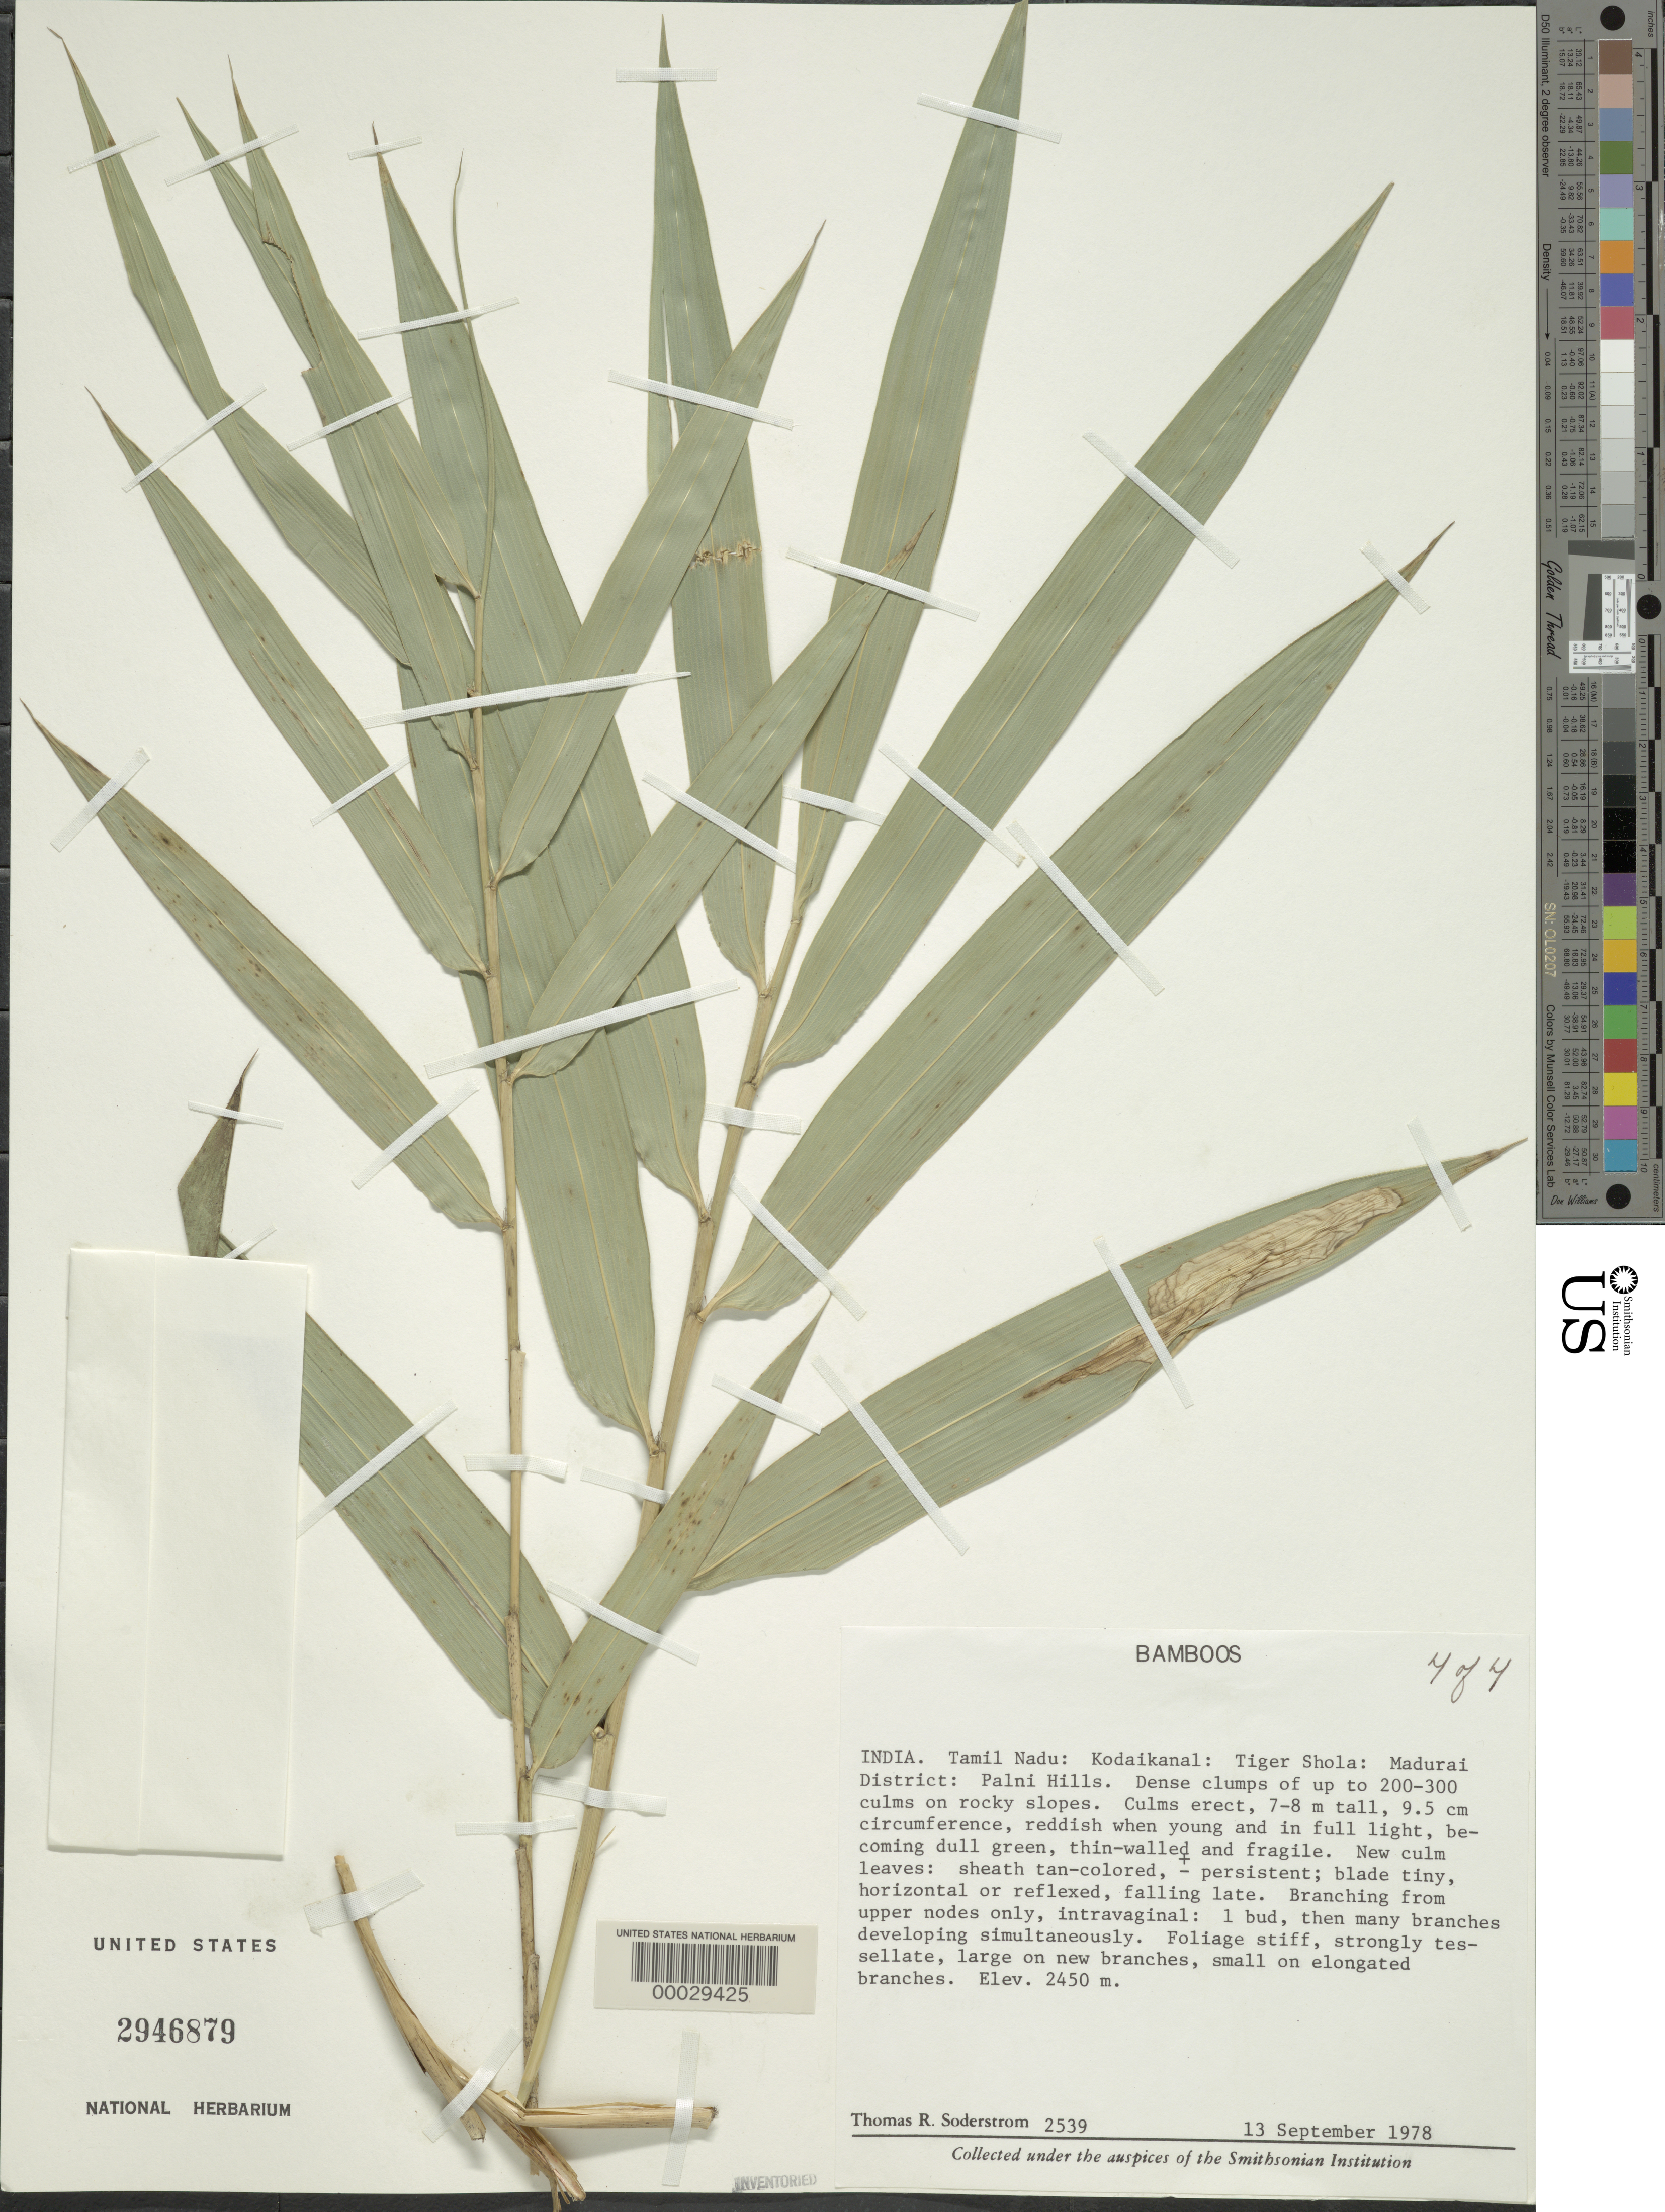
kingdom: Plantae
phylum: Tracheophyta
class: Liliopsida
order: Poales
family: Poaceae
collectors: T. R. Soderstrom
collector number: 2539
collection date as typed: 13 Sep 1978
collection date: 1978-09-13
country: India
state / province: Tamil Nadu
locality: Kodaikanal: tiger shola: palni hills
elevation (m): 2450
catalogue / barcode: US 2946879